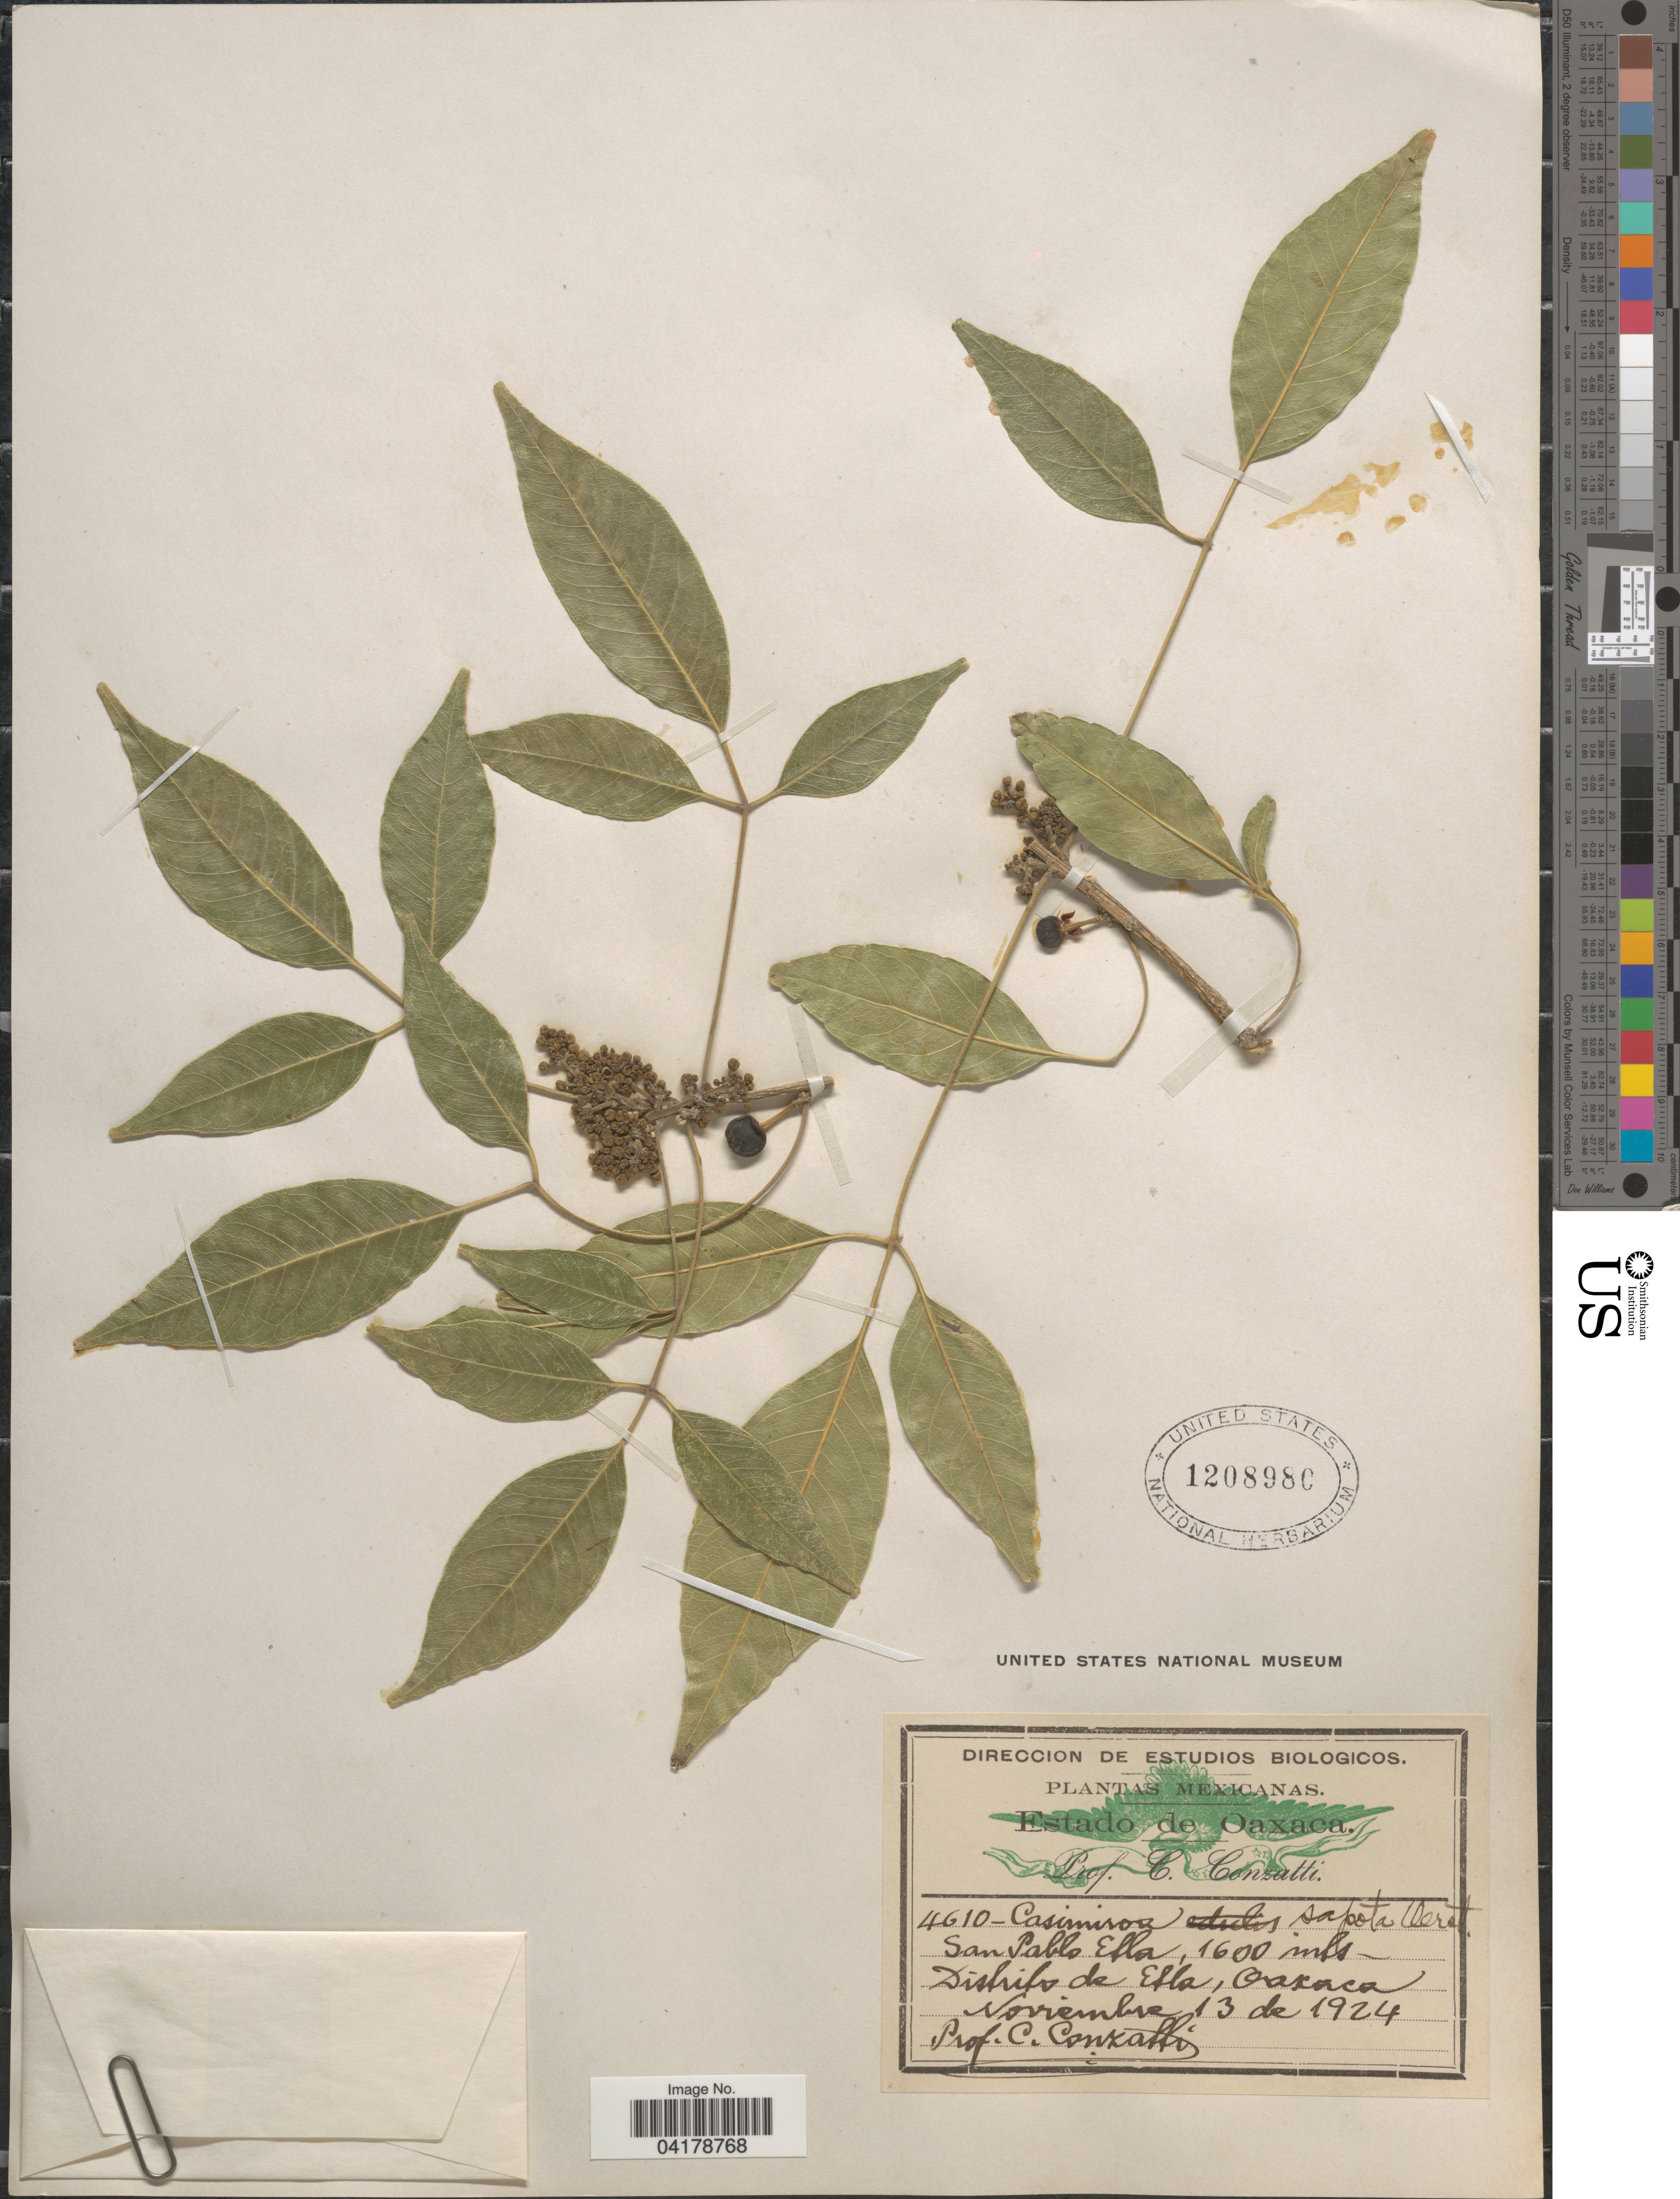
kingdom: Plantae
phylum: Tracheophyta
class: Magnoliopsida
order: Sapindales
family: Rutaceae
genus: Casimiroa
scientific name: Casimiroa sapota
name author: Oerst.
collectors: C. Conzatti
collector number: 4610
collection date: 1924-11-13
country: Mexico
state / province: Oaxaca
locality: San Pablo de Etla.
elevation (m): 1600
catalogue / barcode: US 1208980